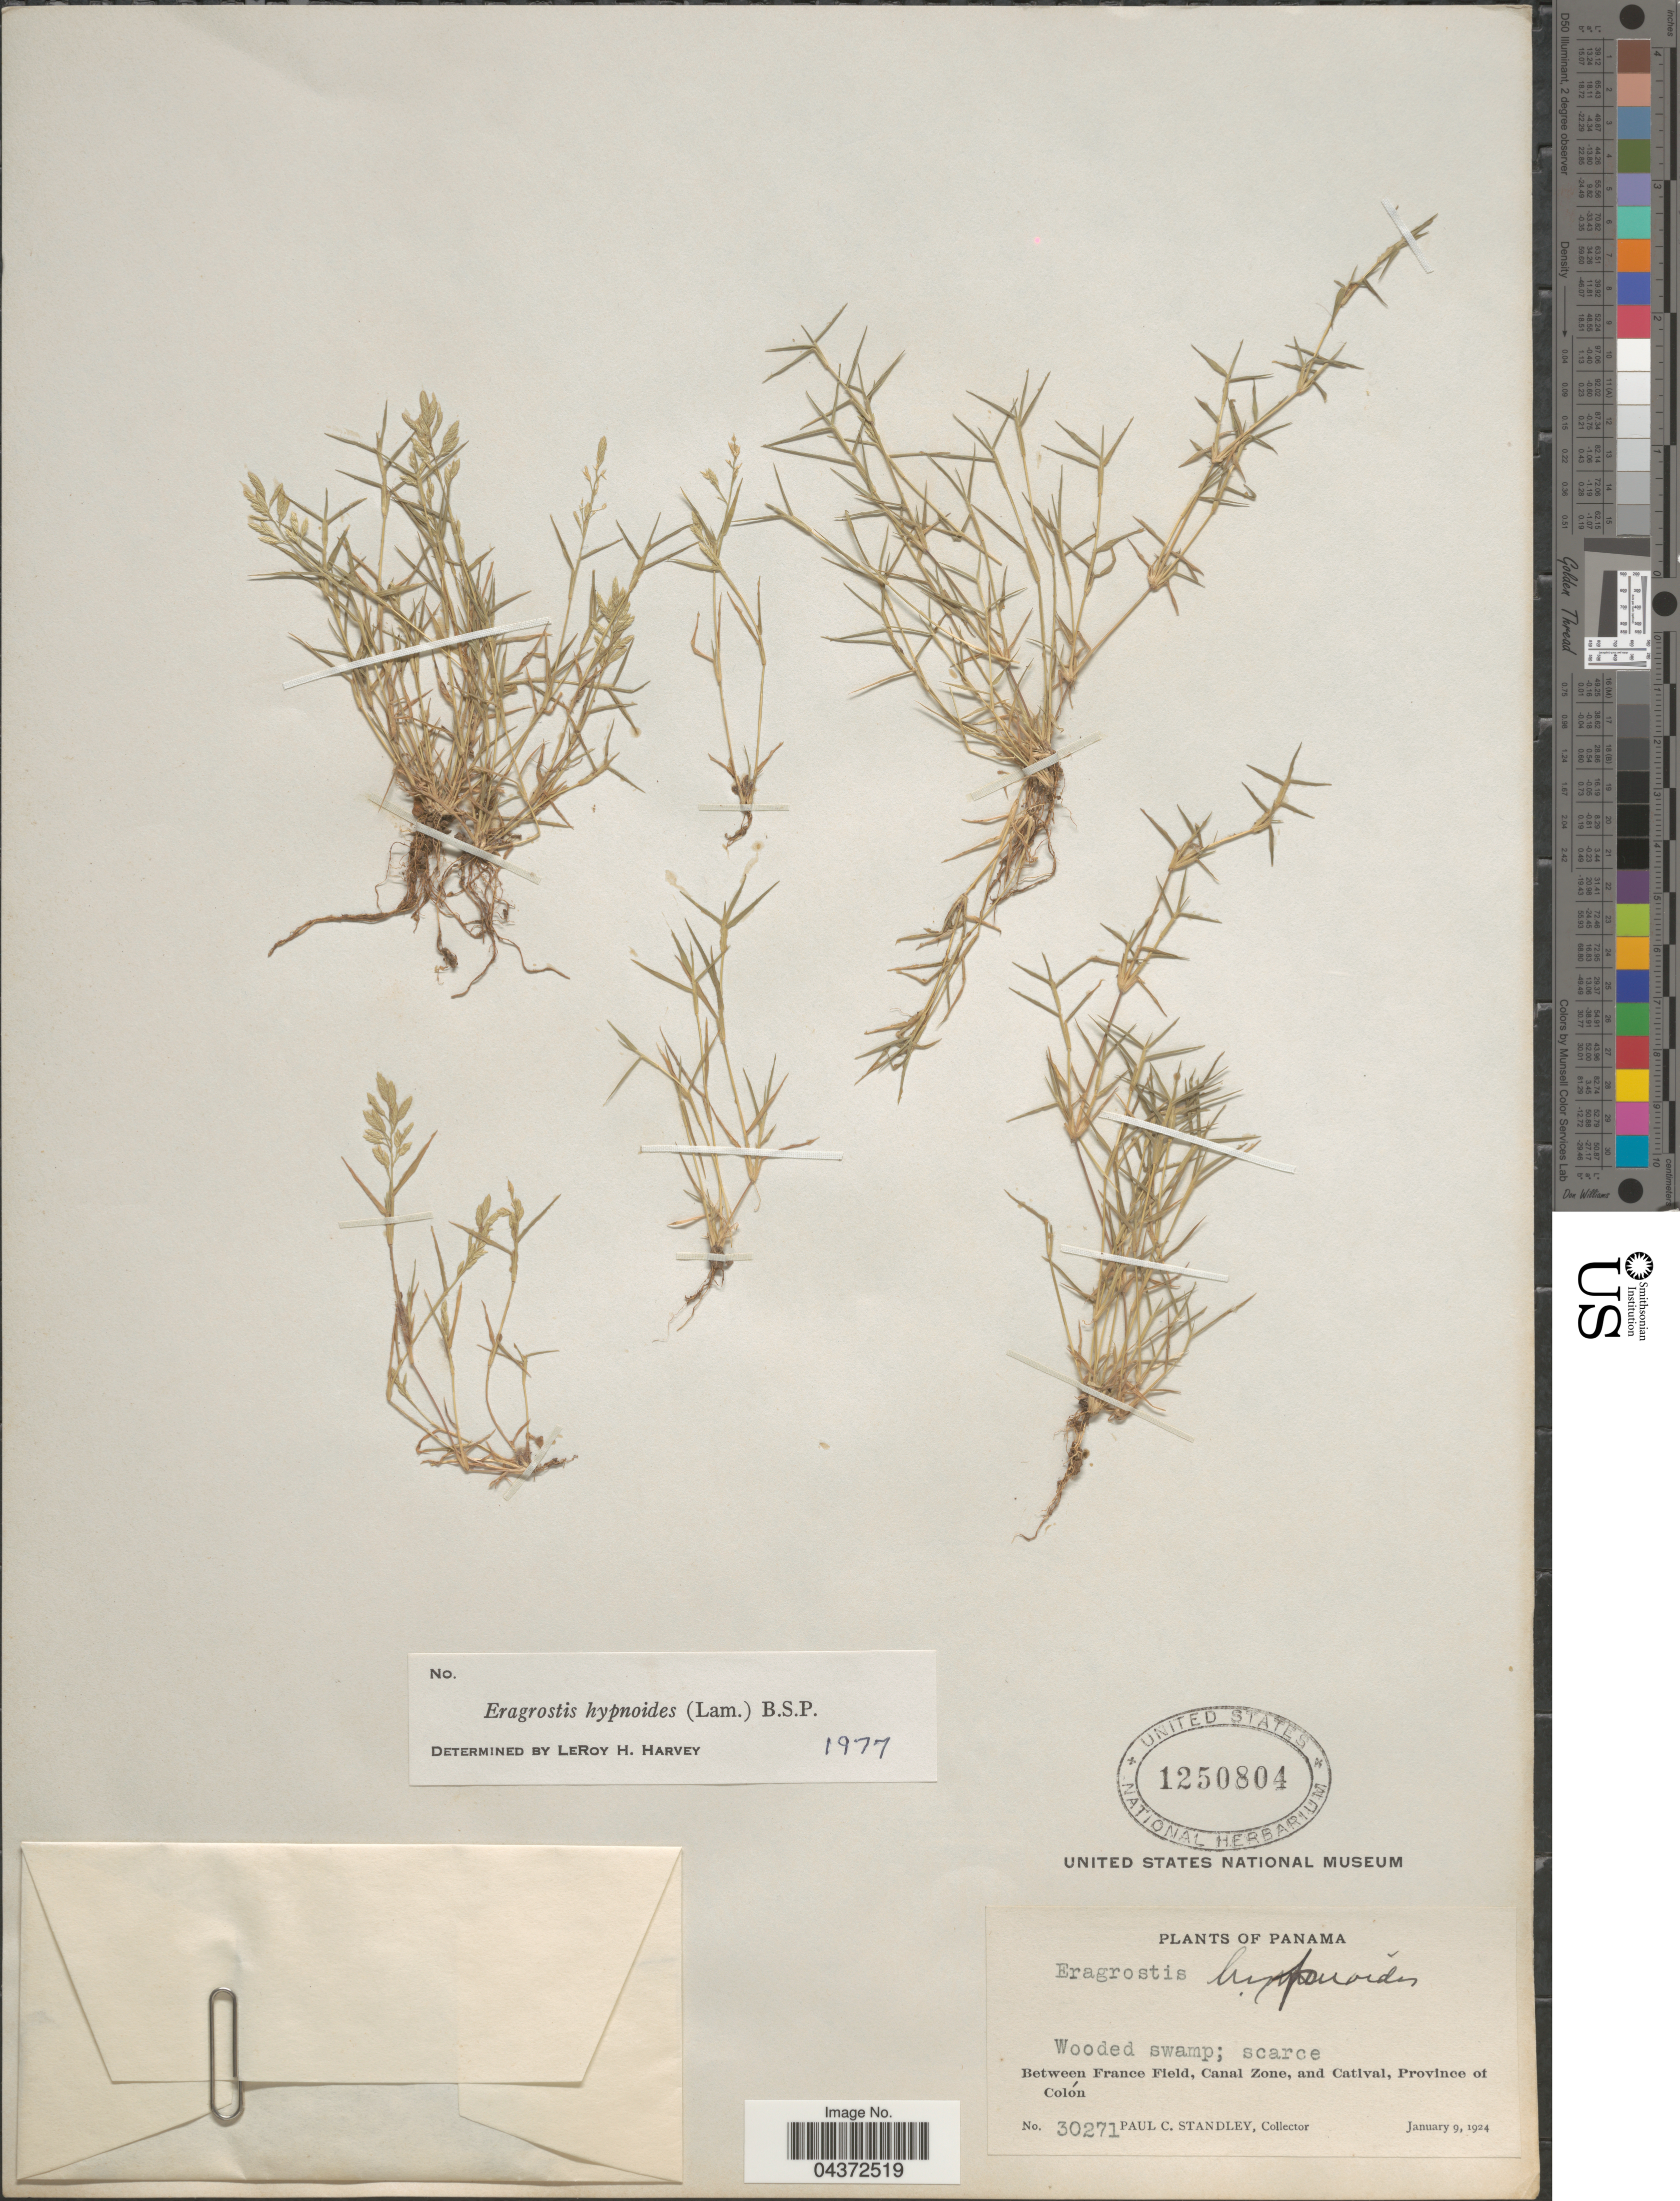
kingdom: Plantae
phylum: Tracheophyta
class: Liliopsida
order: Poales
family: Poaceae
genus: Eragrostis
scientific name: Eragrostis hypnoides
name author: (Lam.) Britton, Stearns & Poggenb.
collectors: P. C. Standley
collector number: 30271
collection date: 1924-01-09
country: Panama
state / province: Colón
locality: Wooded swamp. Between France Field, Canal Zone, and Catival.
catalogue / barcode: US 1250804